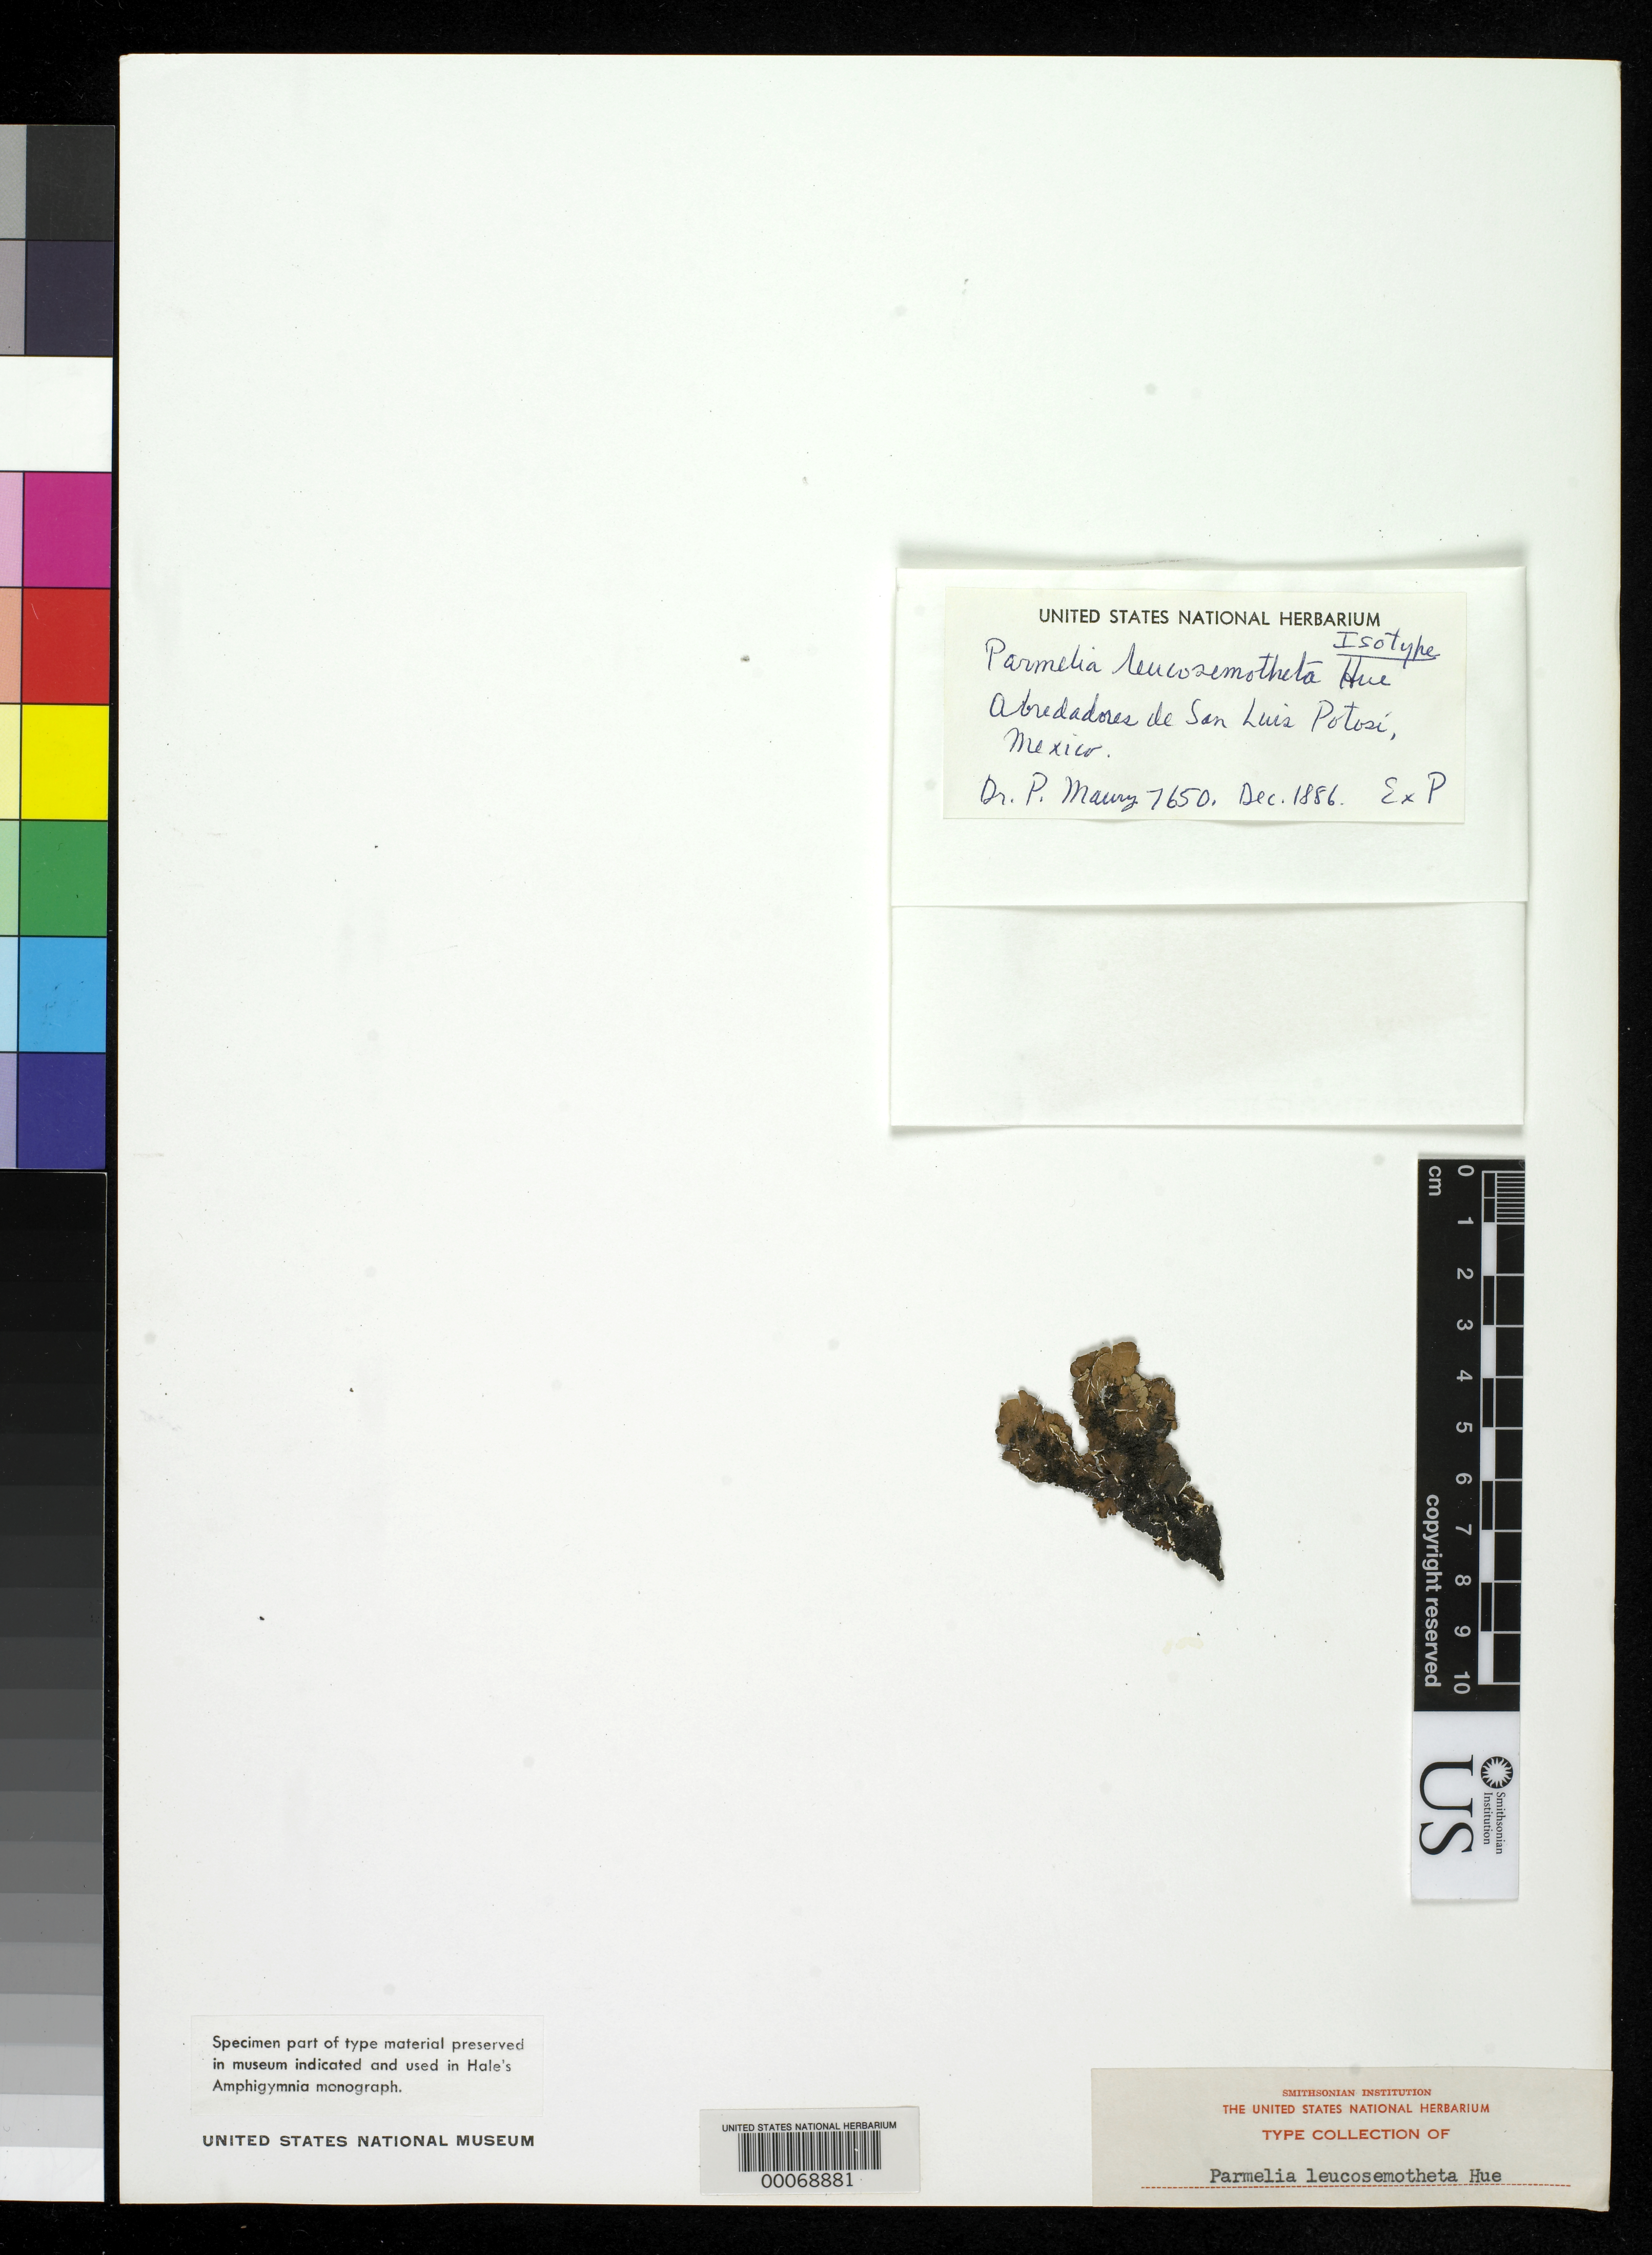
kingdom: Fungi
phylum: Ascomycota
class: Lecanoromycetes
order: Lecanorales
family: Parmeliaceae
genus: Parmelia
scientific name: Parmelia leucosemotheta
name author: Hue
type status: Isotype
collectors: P. J. Maury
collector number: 7650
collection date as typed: Dec 1886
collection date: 1886-12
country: Mexico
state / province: San Luis Potosi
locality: Abrededores.